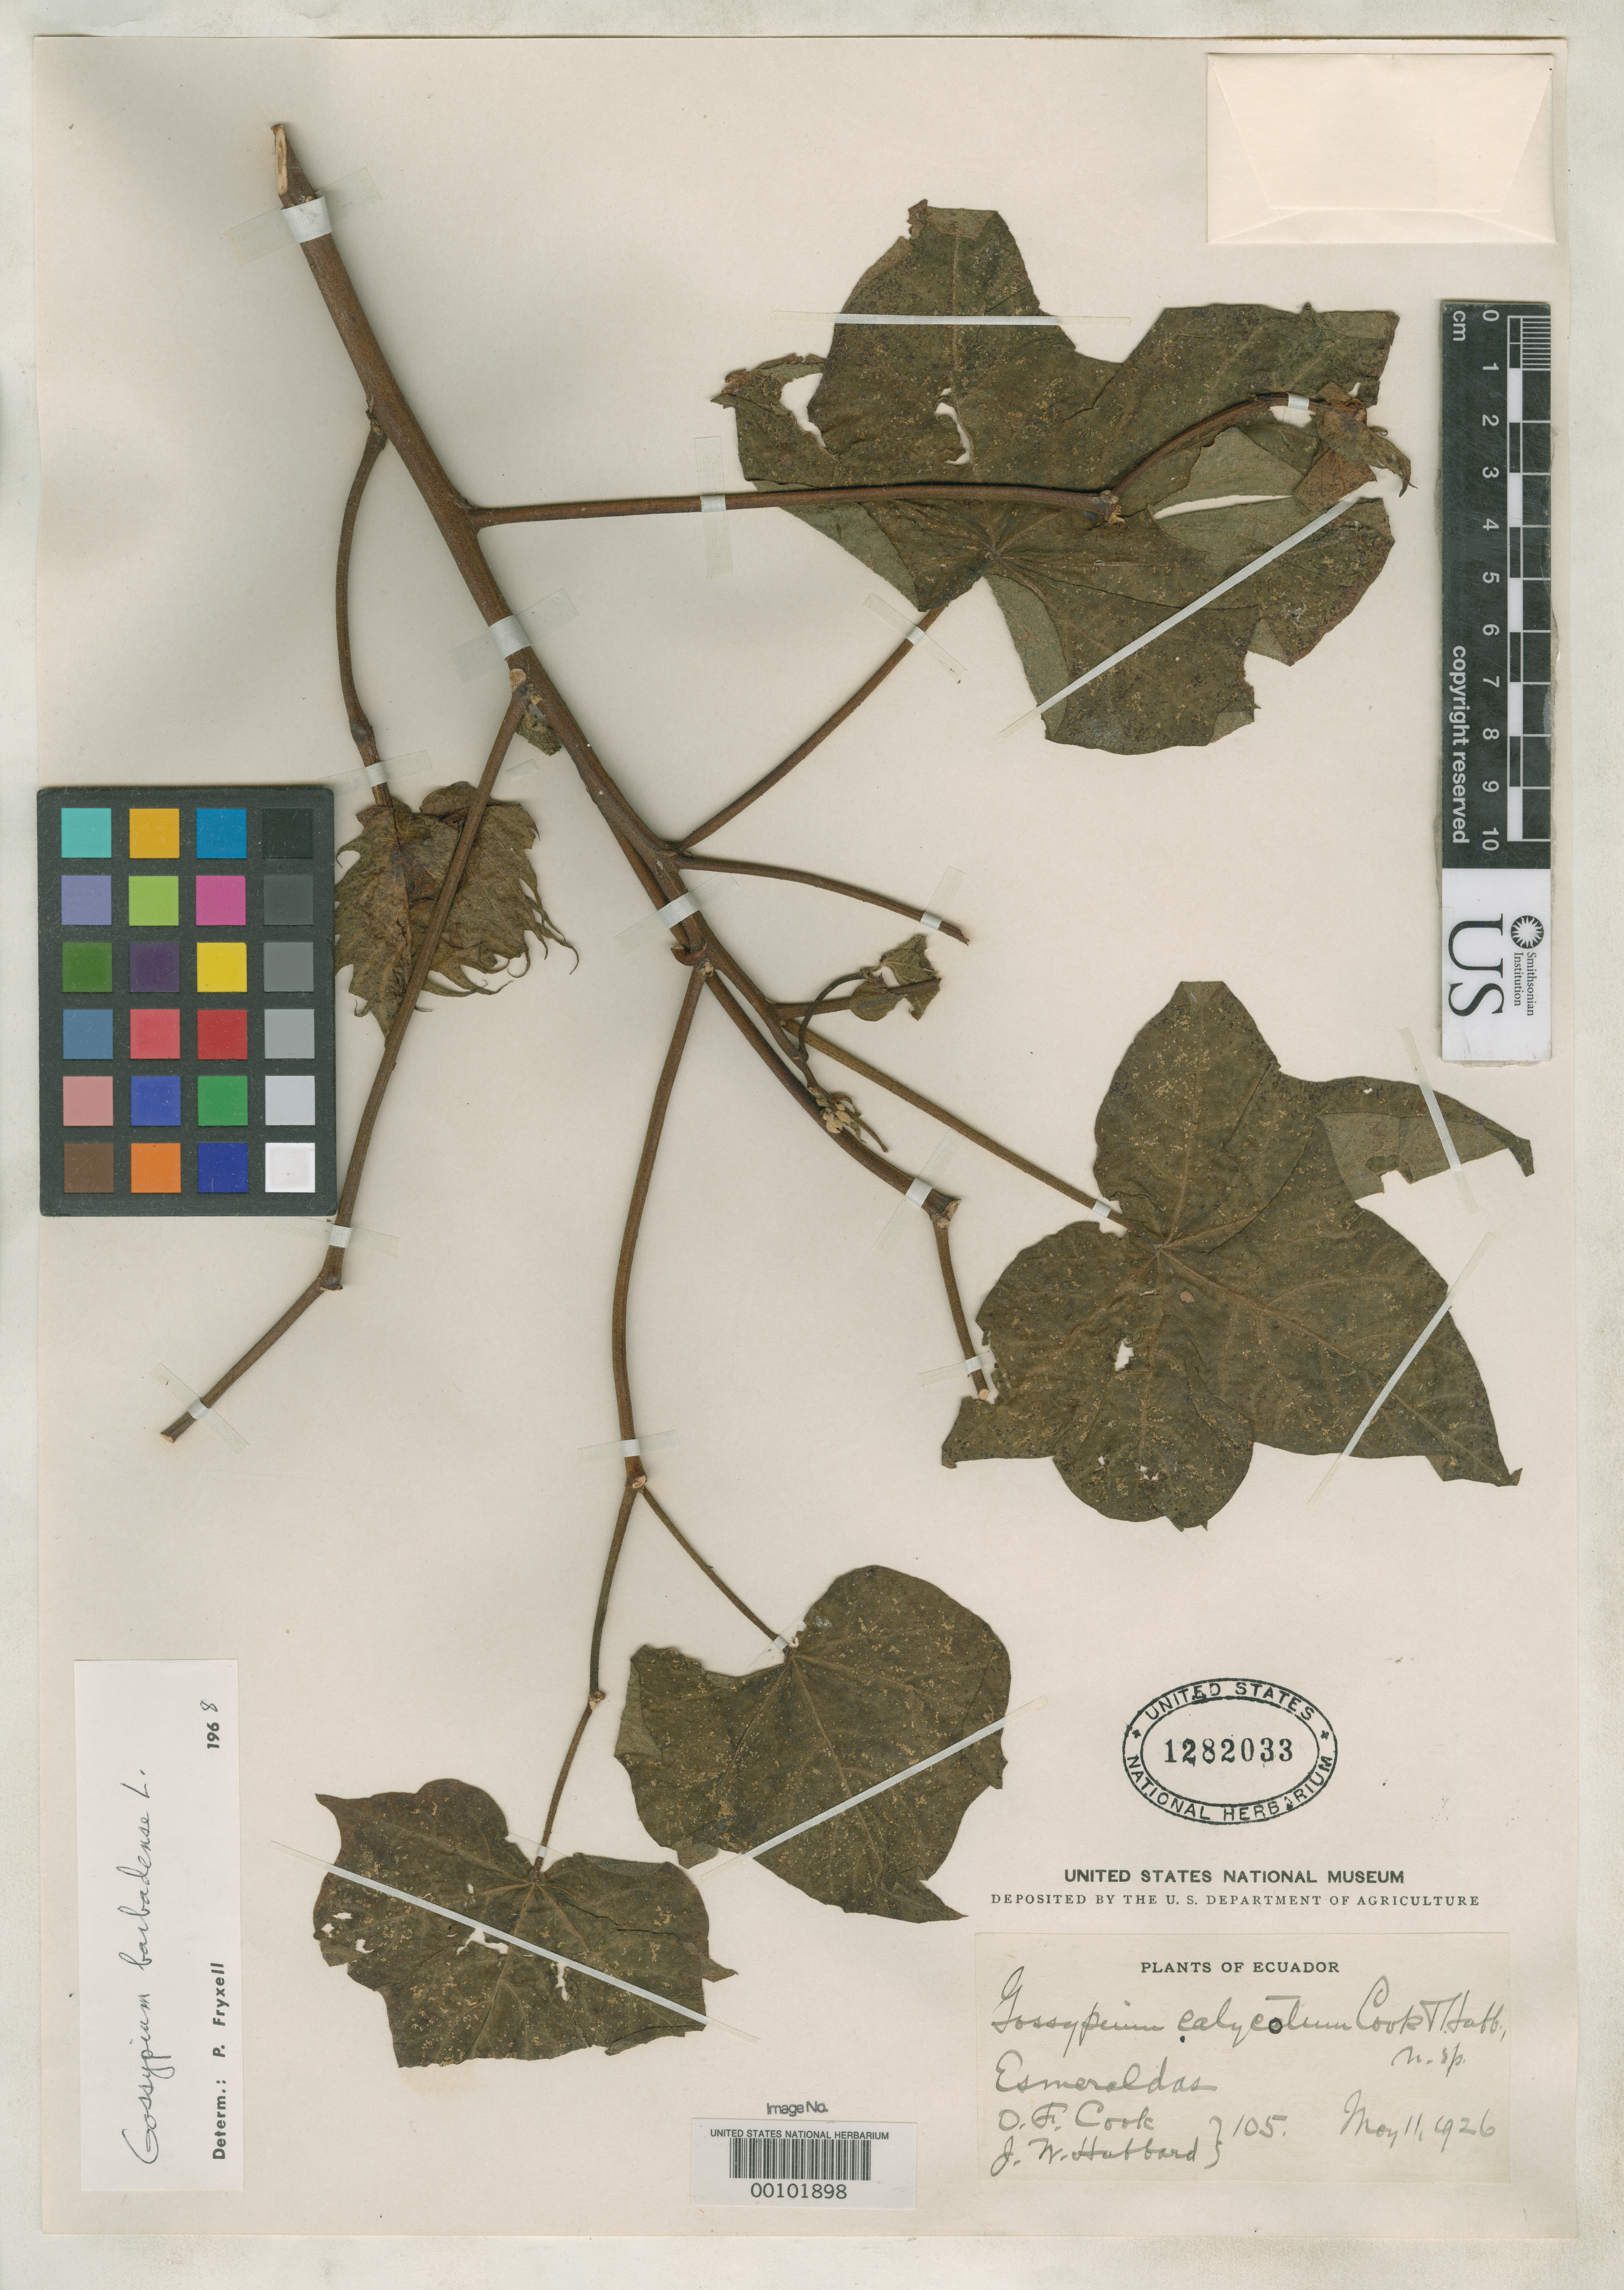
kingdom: Plantae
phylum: Tracheophyta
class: Magnoliopsida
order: Malvales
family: Malvaceae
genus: Gossypium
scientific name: Gossypium calycotum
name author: O.F. Cook & J.W. Hubb.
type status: Holotype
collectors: O. F. Cook & J. W. Hubbard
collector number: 105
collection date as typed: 11 May 1926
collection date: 1926-05-11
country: Ecuador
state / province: Esmeraldas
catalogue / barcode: US 1282033